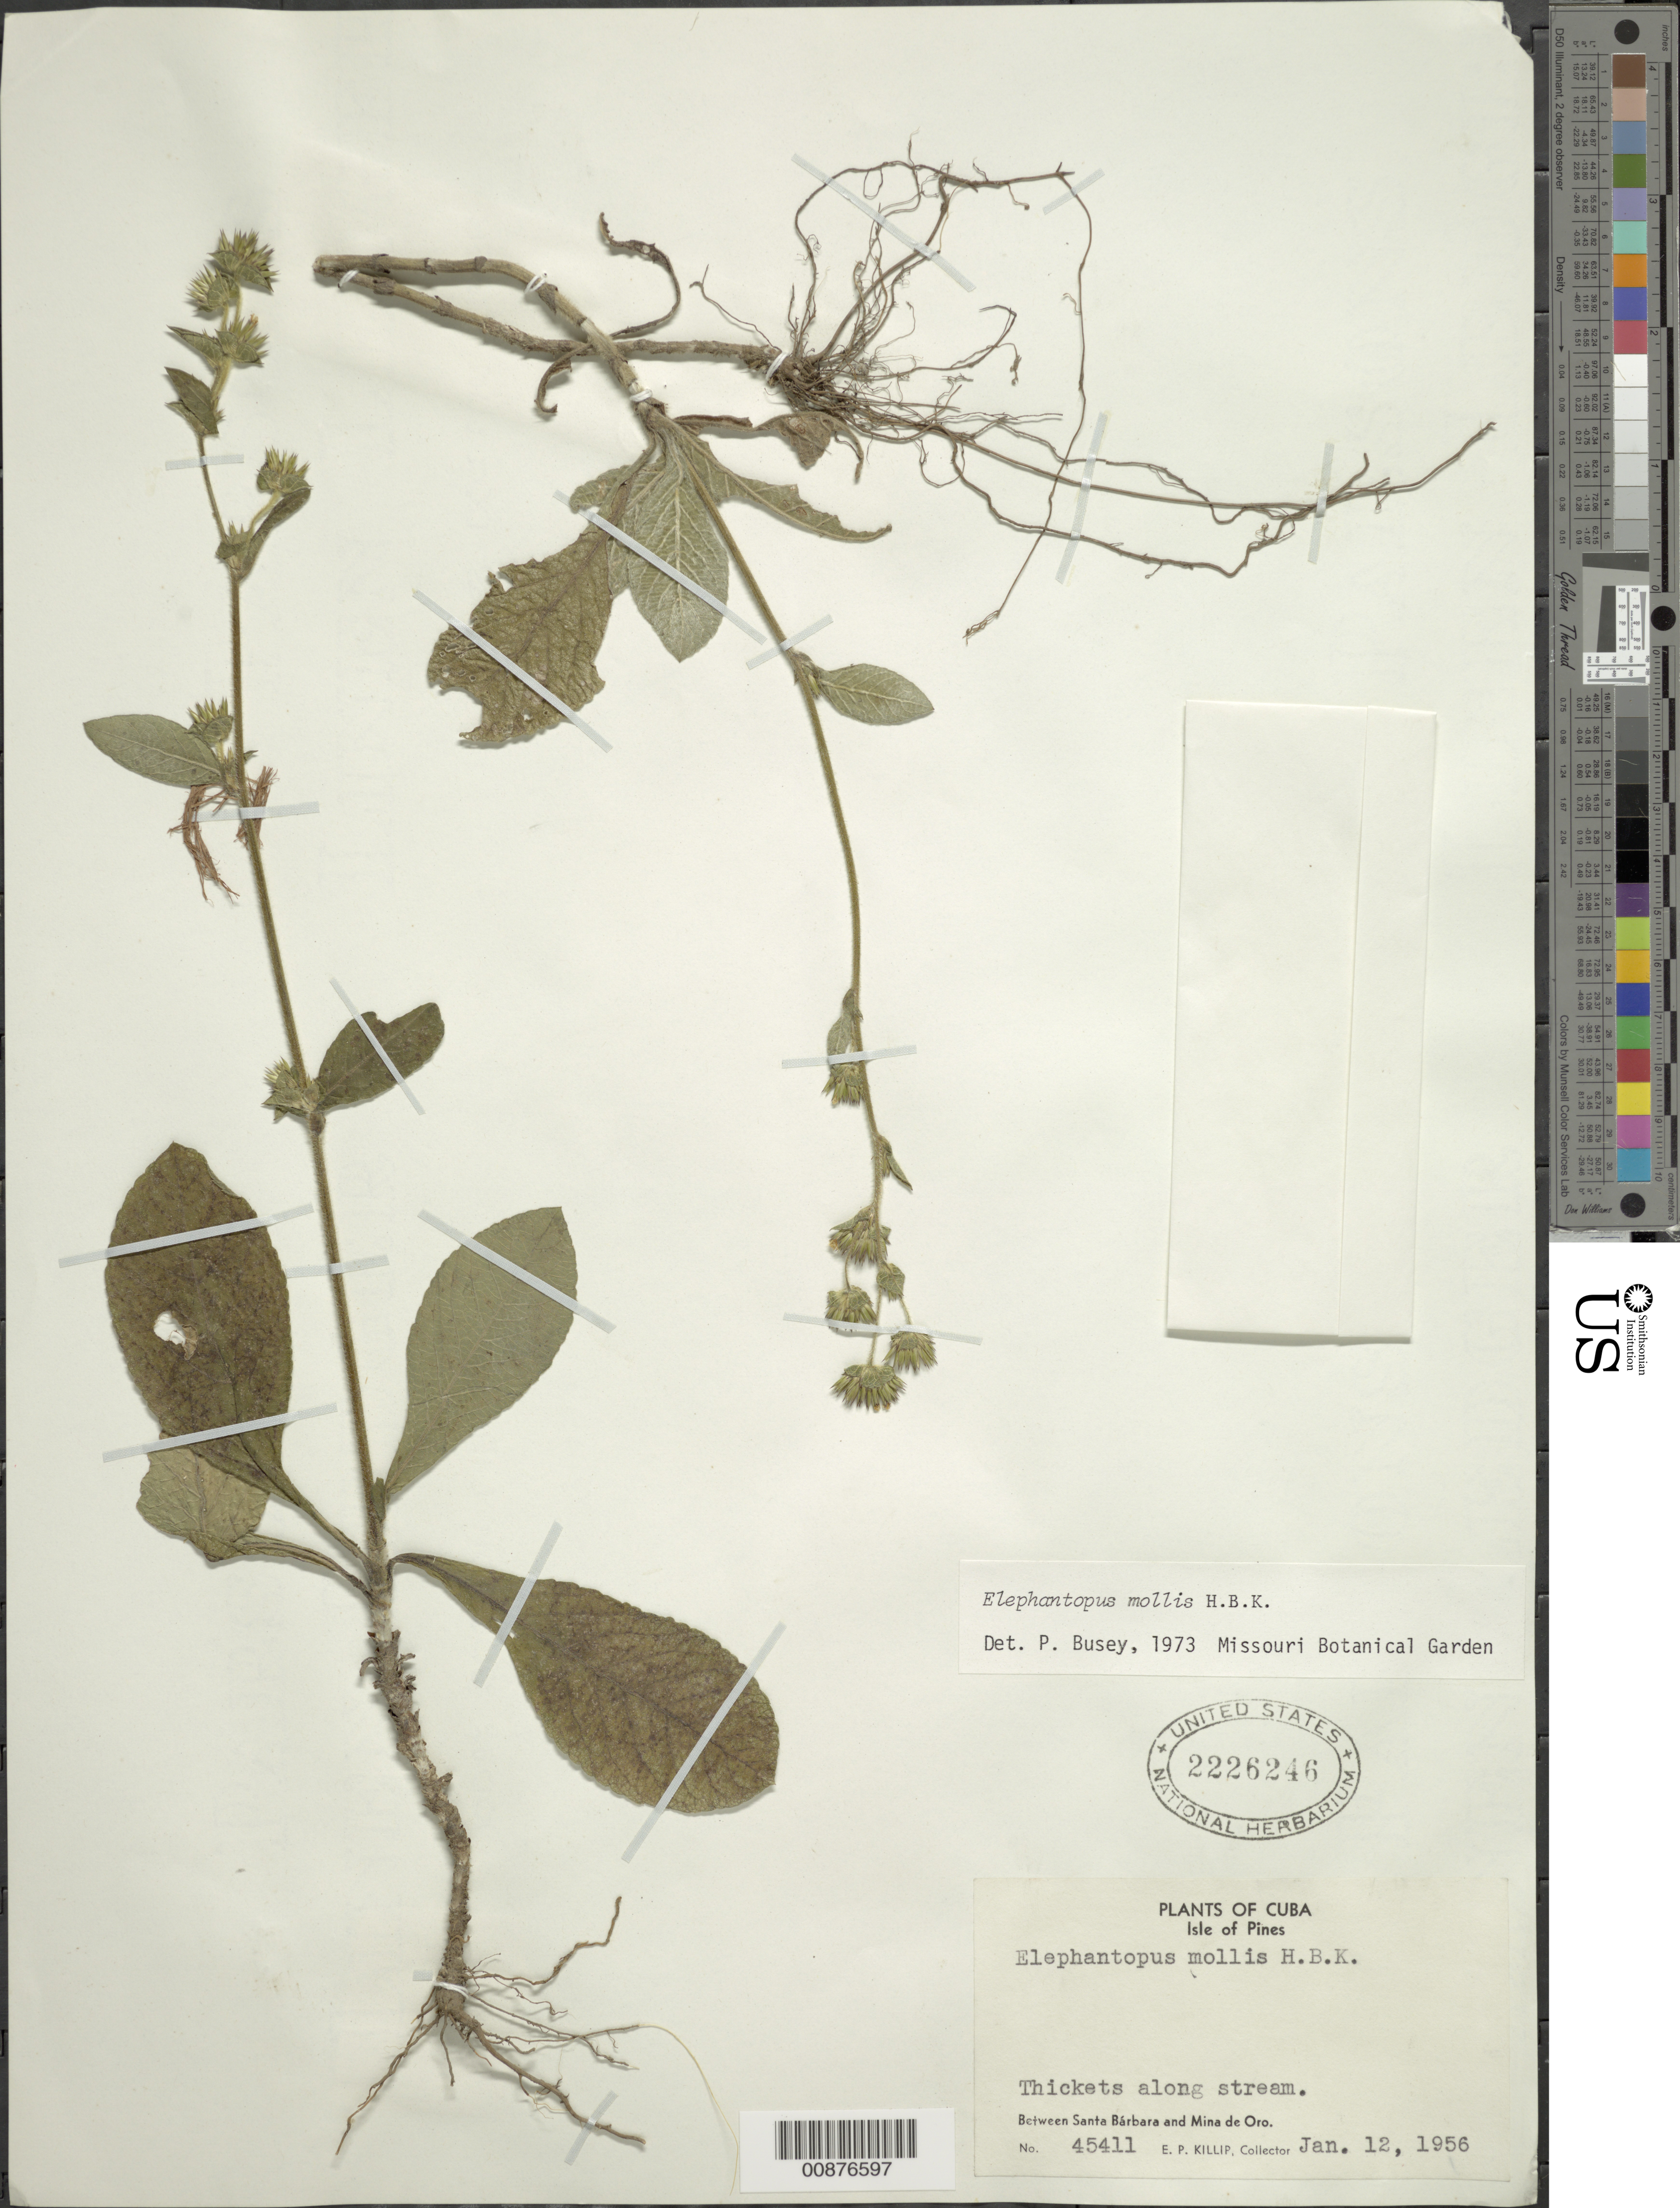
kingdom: Plantae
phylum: Tracheophyta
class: Magnoliopsida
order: Asterales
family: Asteraceae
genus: Elephantopus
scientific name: Elephantopus mollis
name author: Kunth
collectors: E. P. Killip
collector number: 45411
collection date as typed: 12 Jan 1956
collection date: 1956-01-12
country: Cuba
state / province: Isla de La Juventud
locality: Between Santa Bárbara and mina de Oro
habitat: Thickets along stream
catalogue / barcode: US 2226246